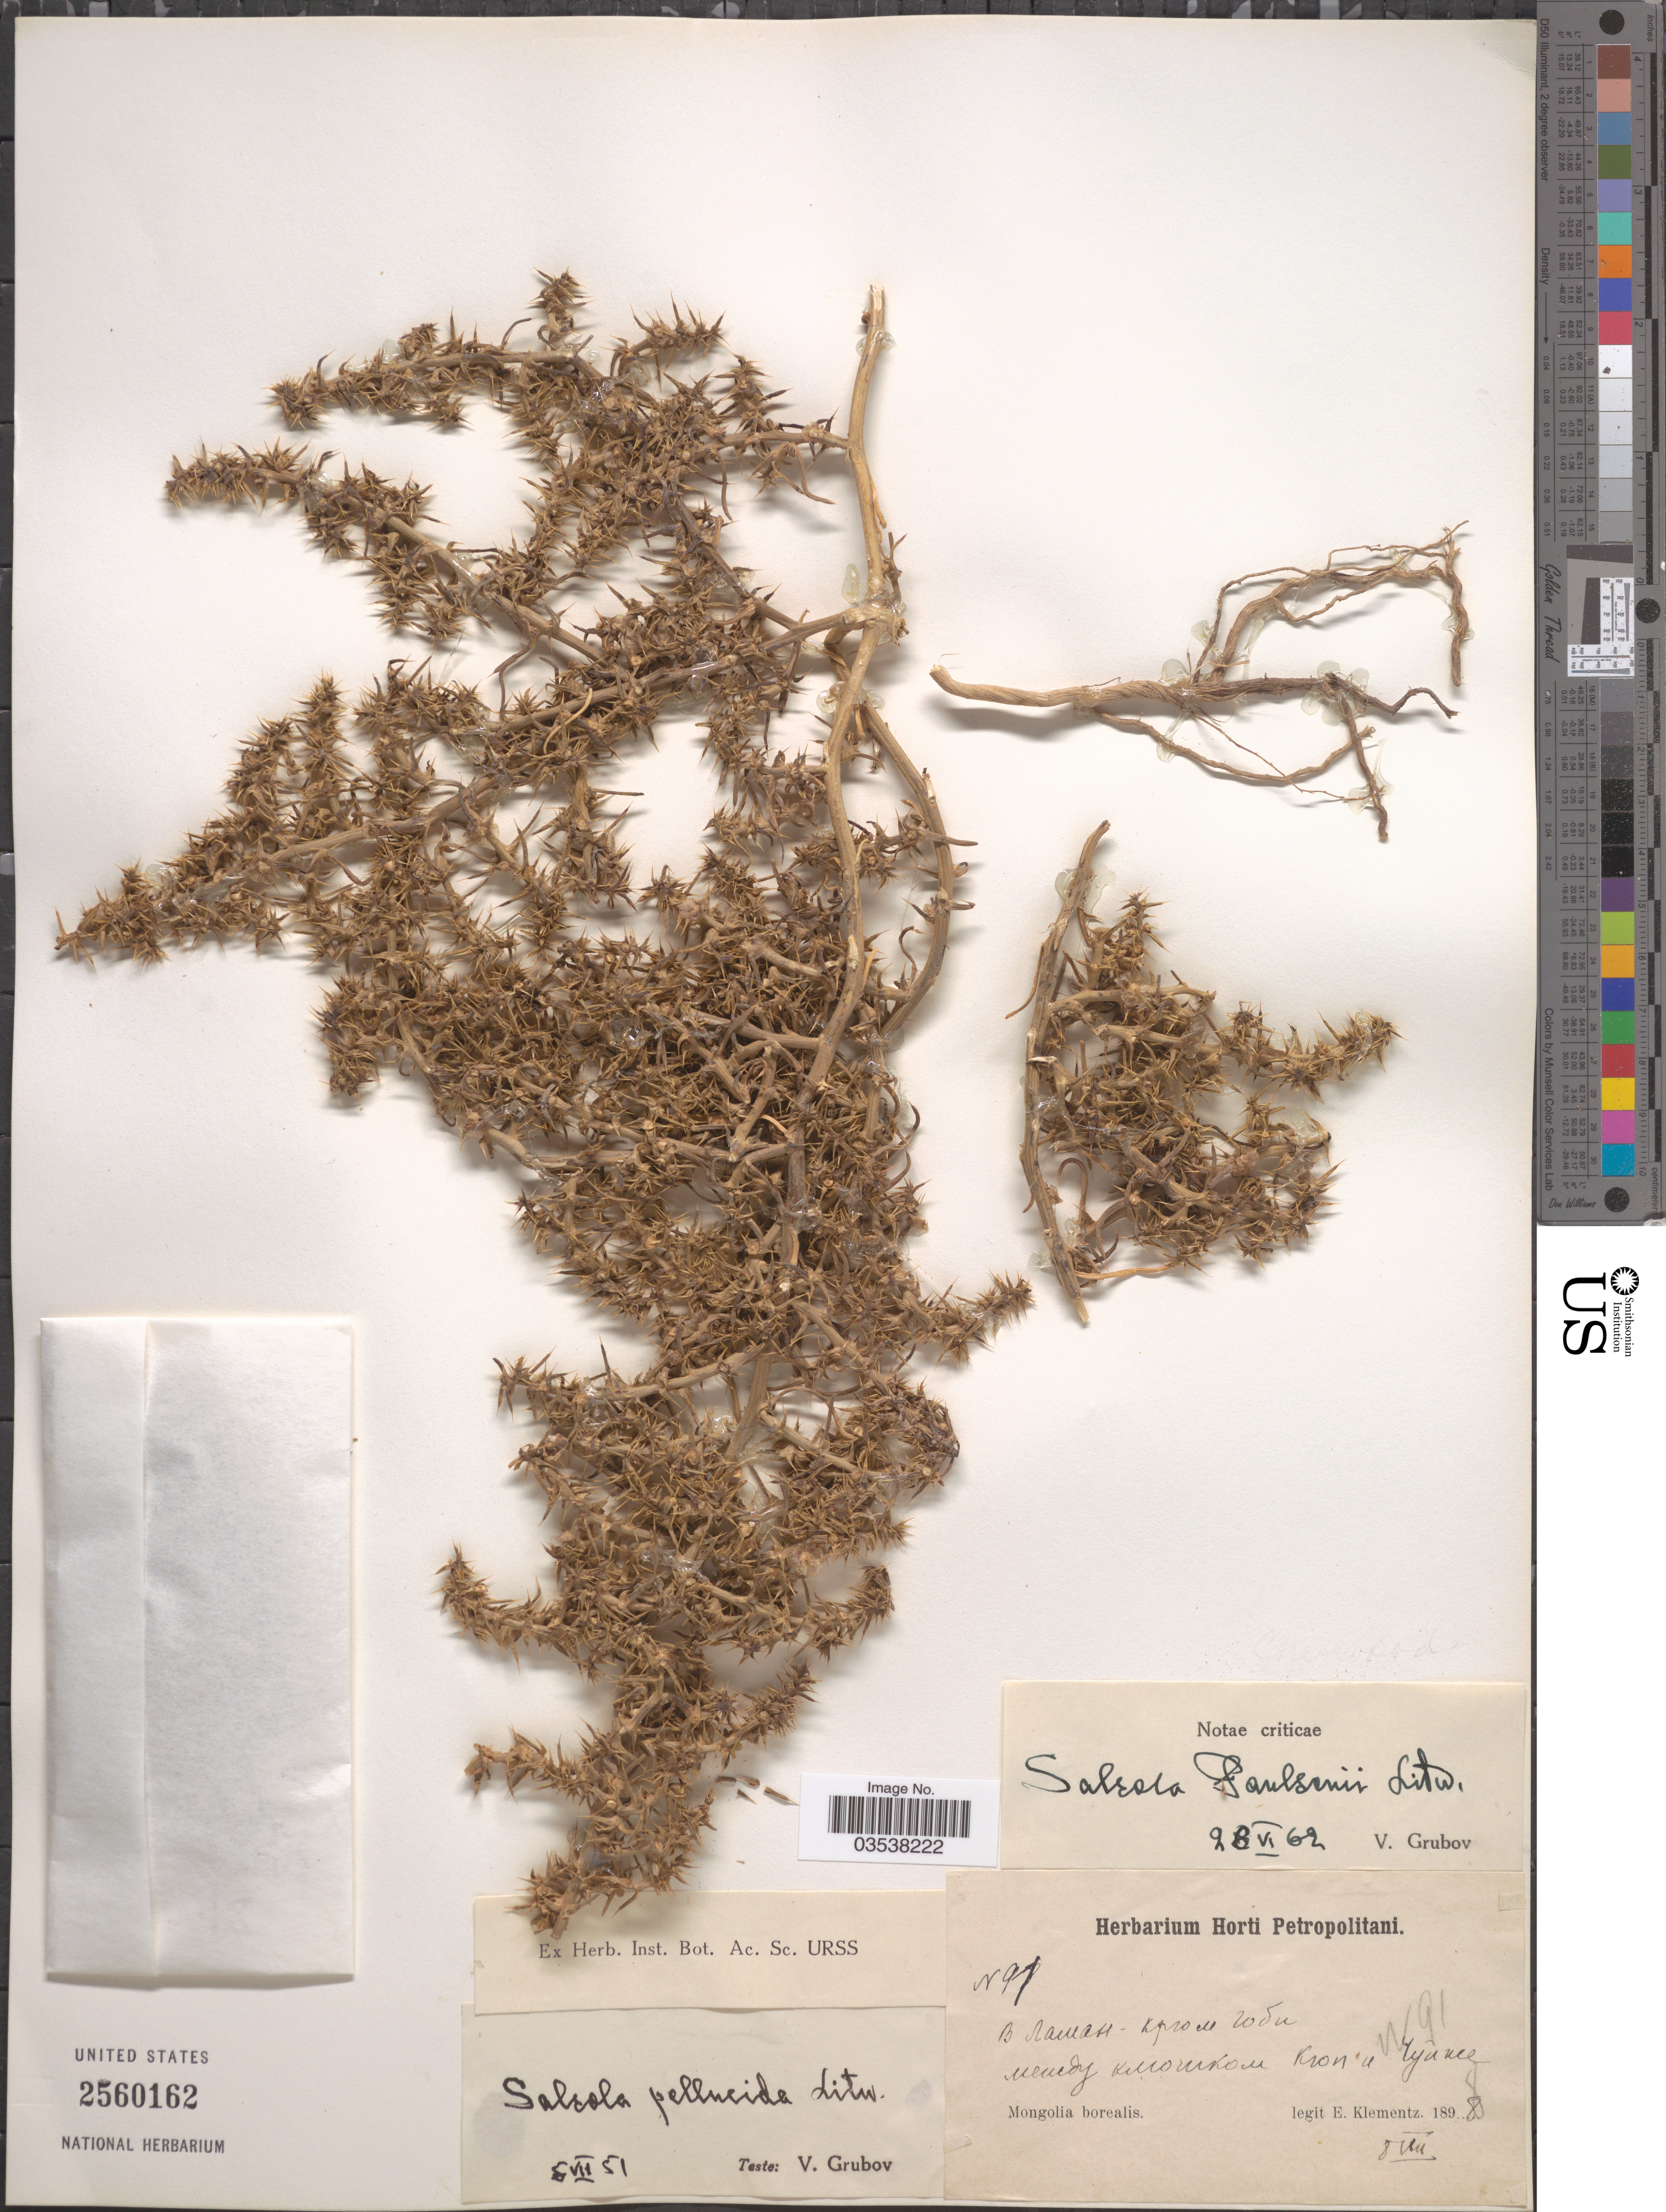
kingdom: Plantae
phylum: Tracheophyta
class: Magnoliopsida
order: Caryophyllales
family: Amaranthaceae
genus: Salsola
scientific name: Salsola paulsenii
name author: Litv.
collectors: E. Klementz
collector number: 97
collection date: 1898-08-08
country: Mongolia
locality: X. Mongolia borealis.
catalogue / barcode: US 2560162